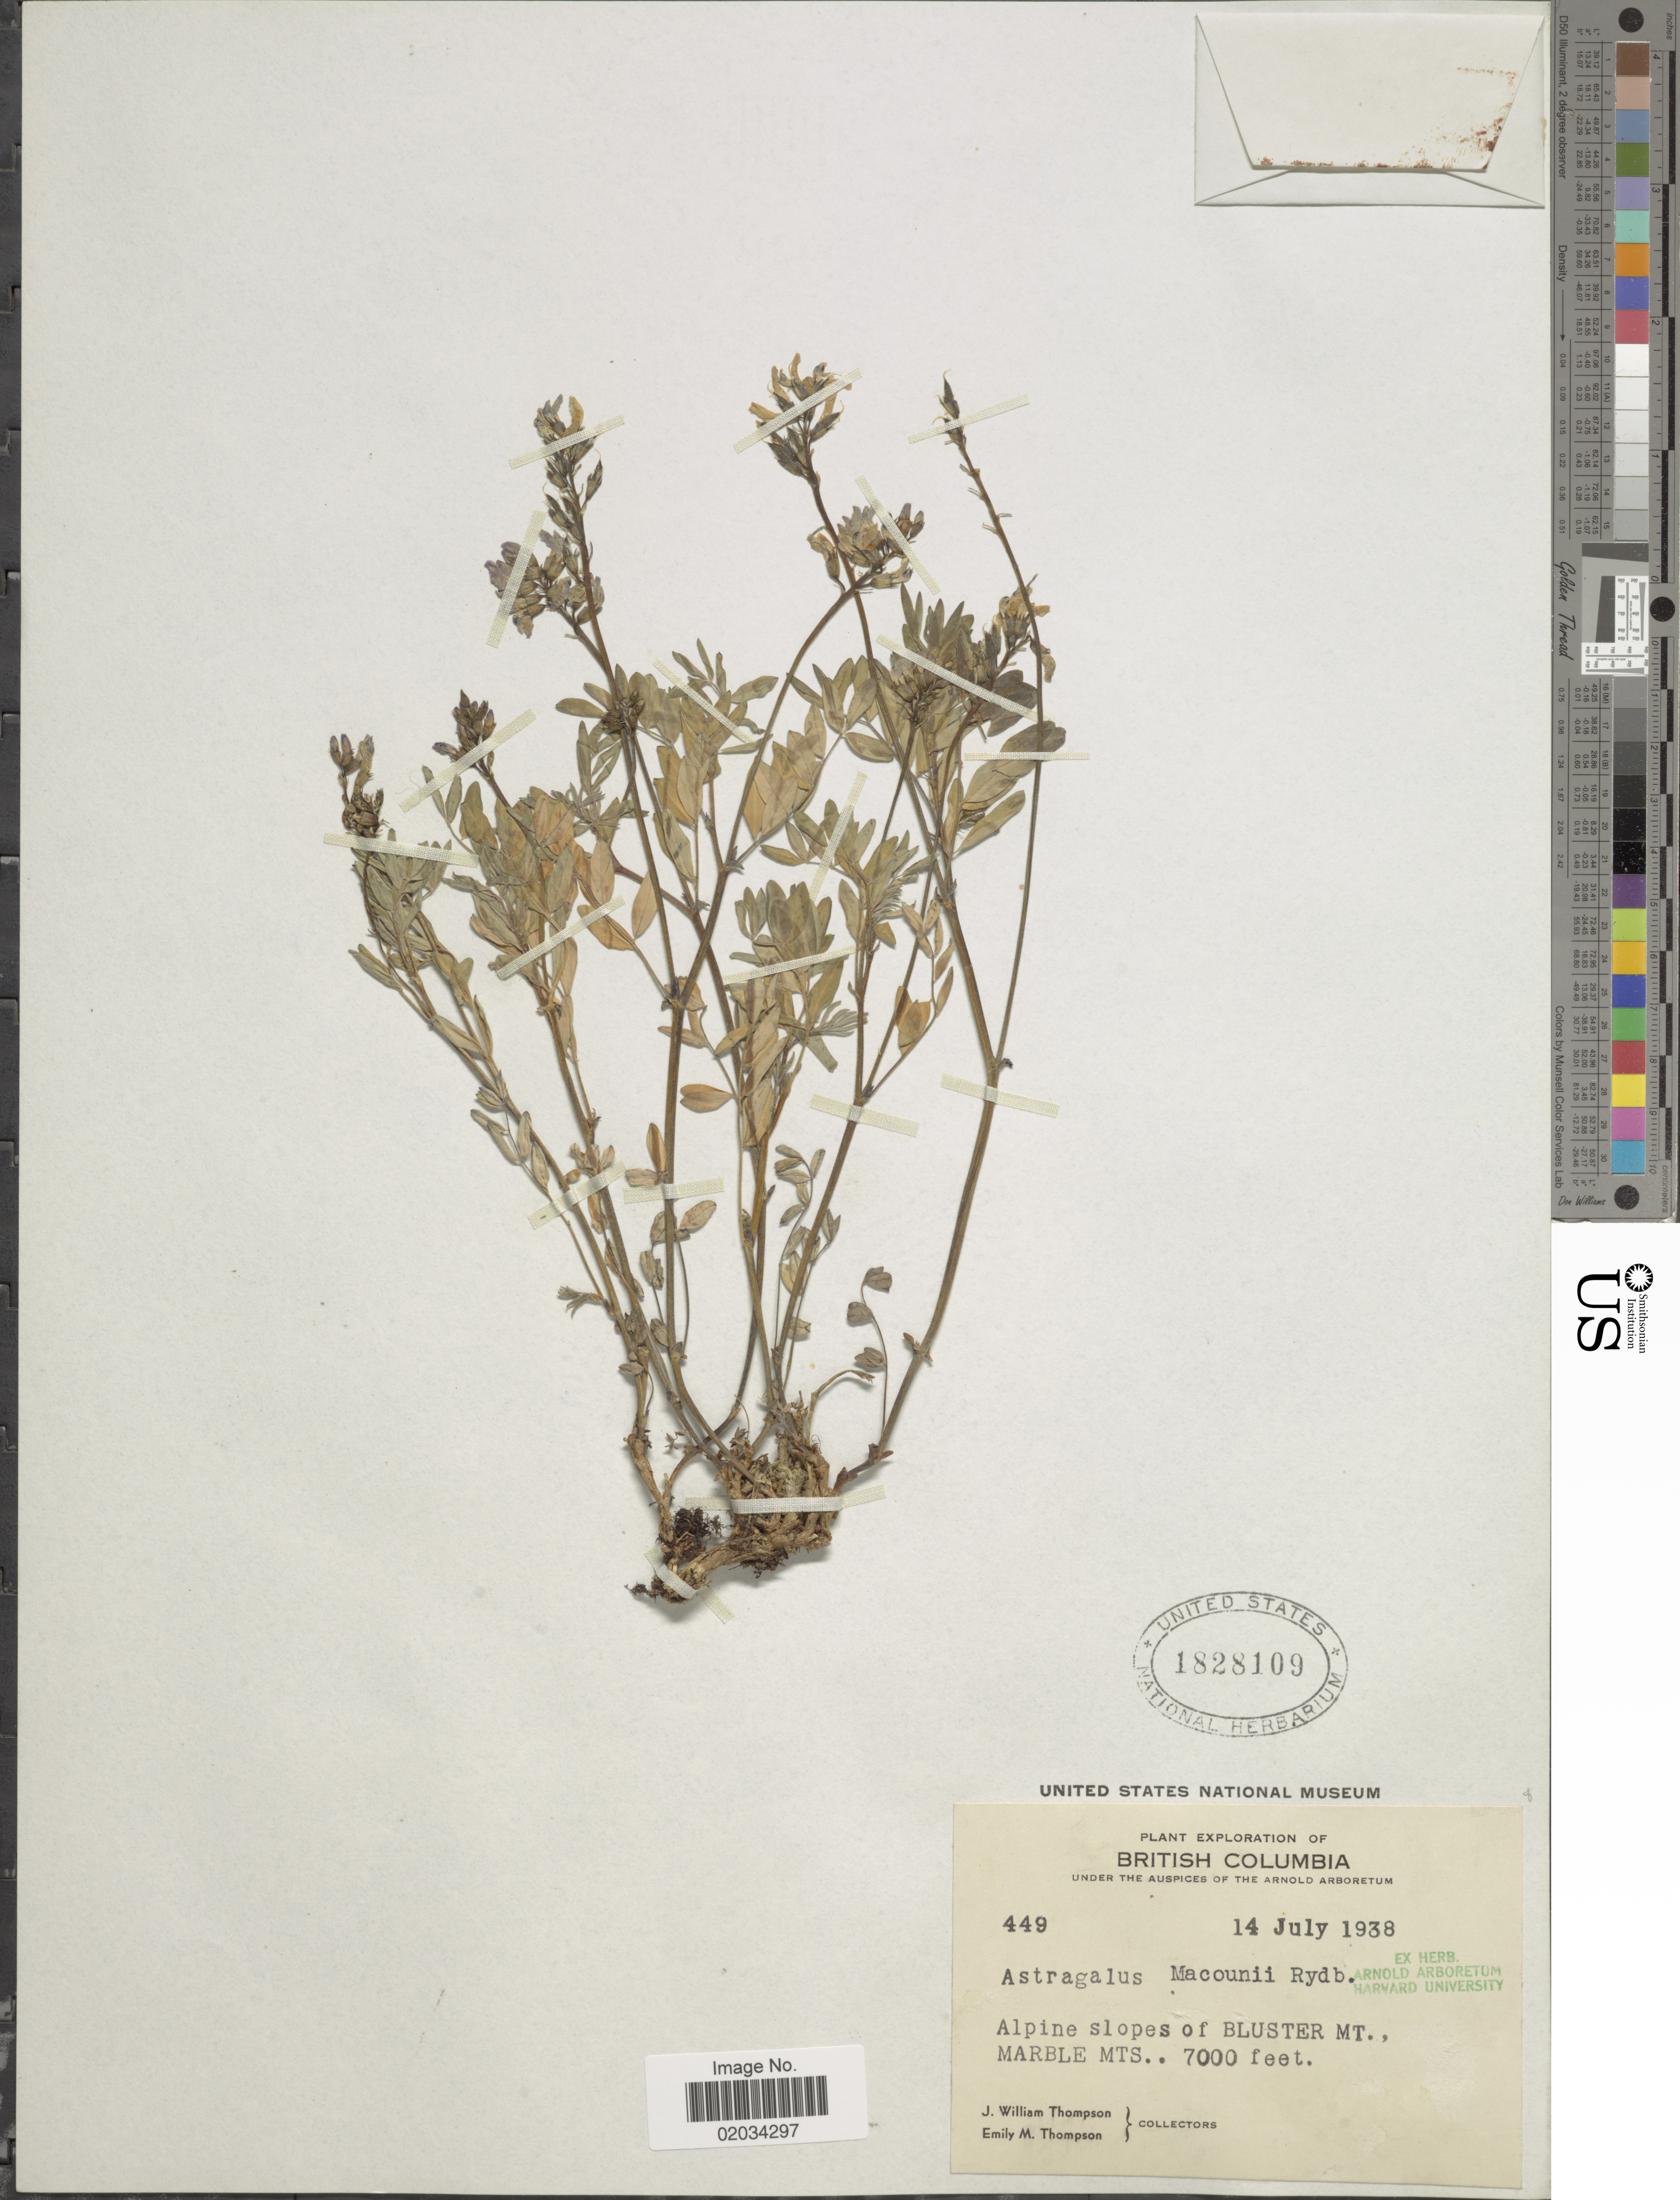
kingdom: Plantae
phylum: Tracheophyta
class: Magnoliopsida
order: Fabales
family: Fabaceae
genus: Astragalus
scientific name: Astragalus robbinsii var. minor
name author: (Hook.) Barneby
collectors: J. W. Thompson & E. M. Thompson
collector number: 449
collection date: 1938-07-14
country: Canada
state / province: British Columbia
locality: Alpine slopes of Bluster Mt., Marble Mts.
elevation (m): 2134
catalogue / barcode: US 1828109